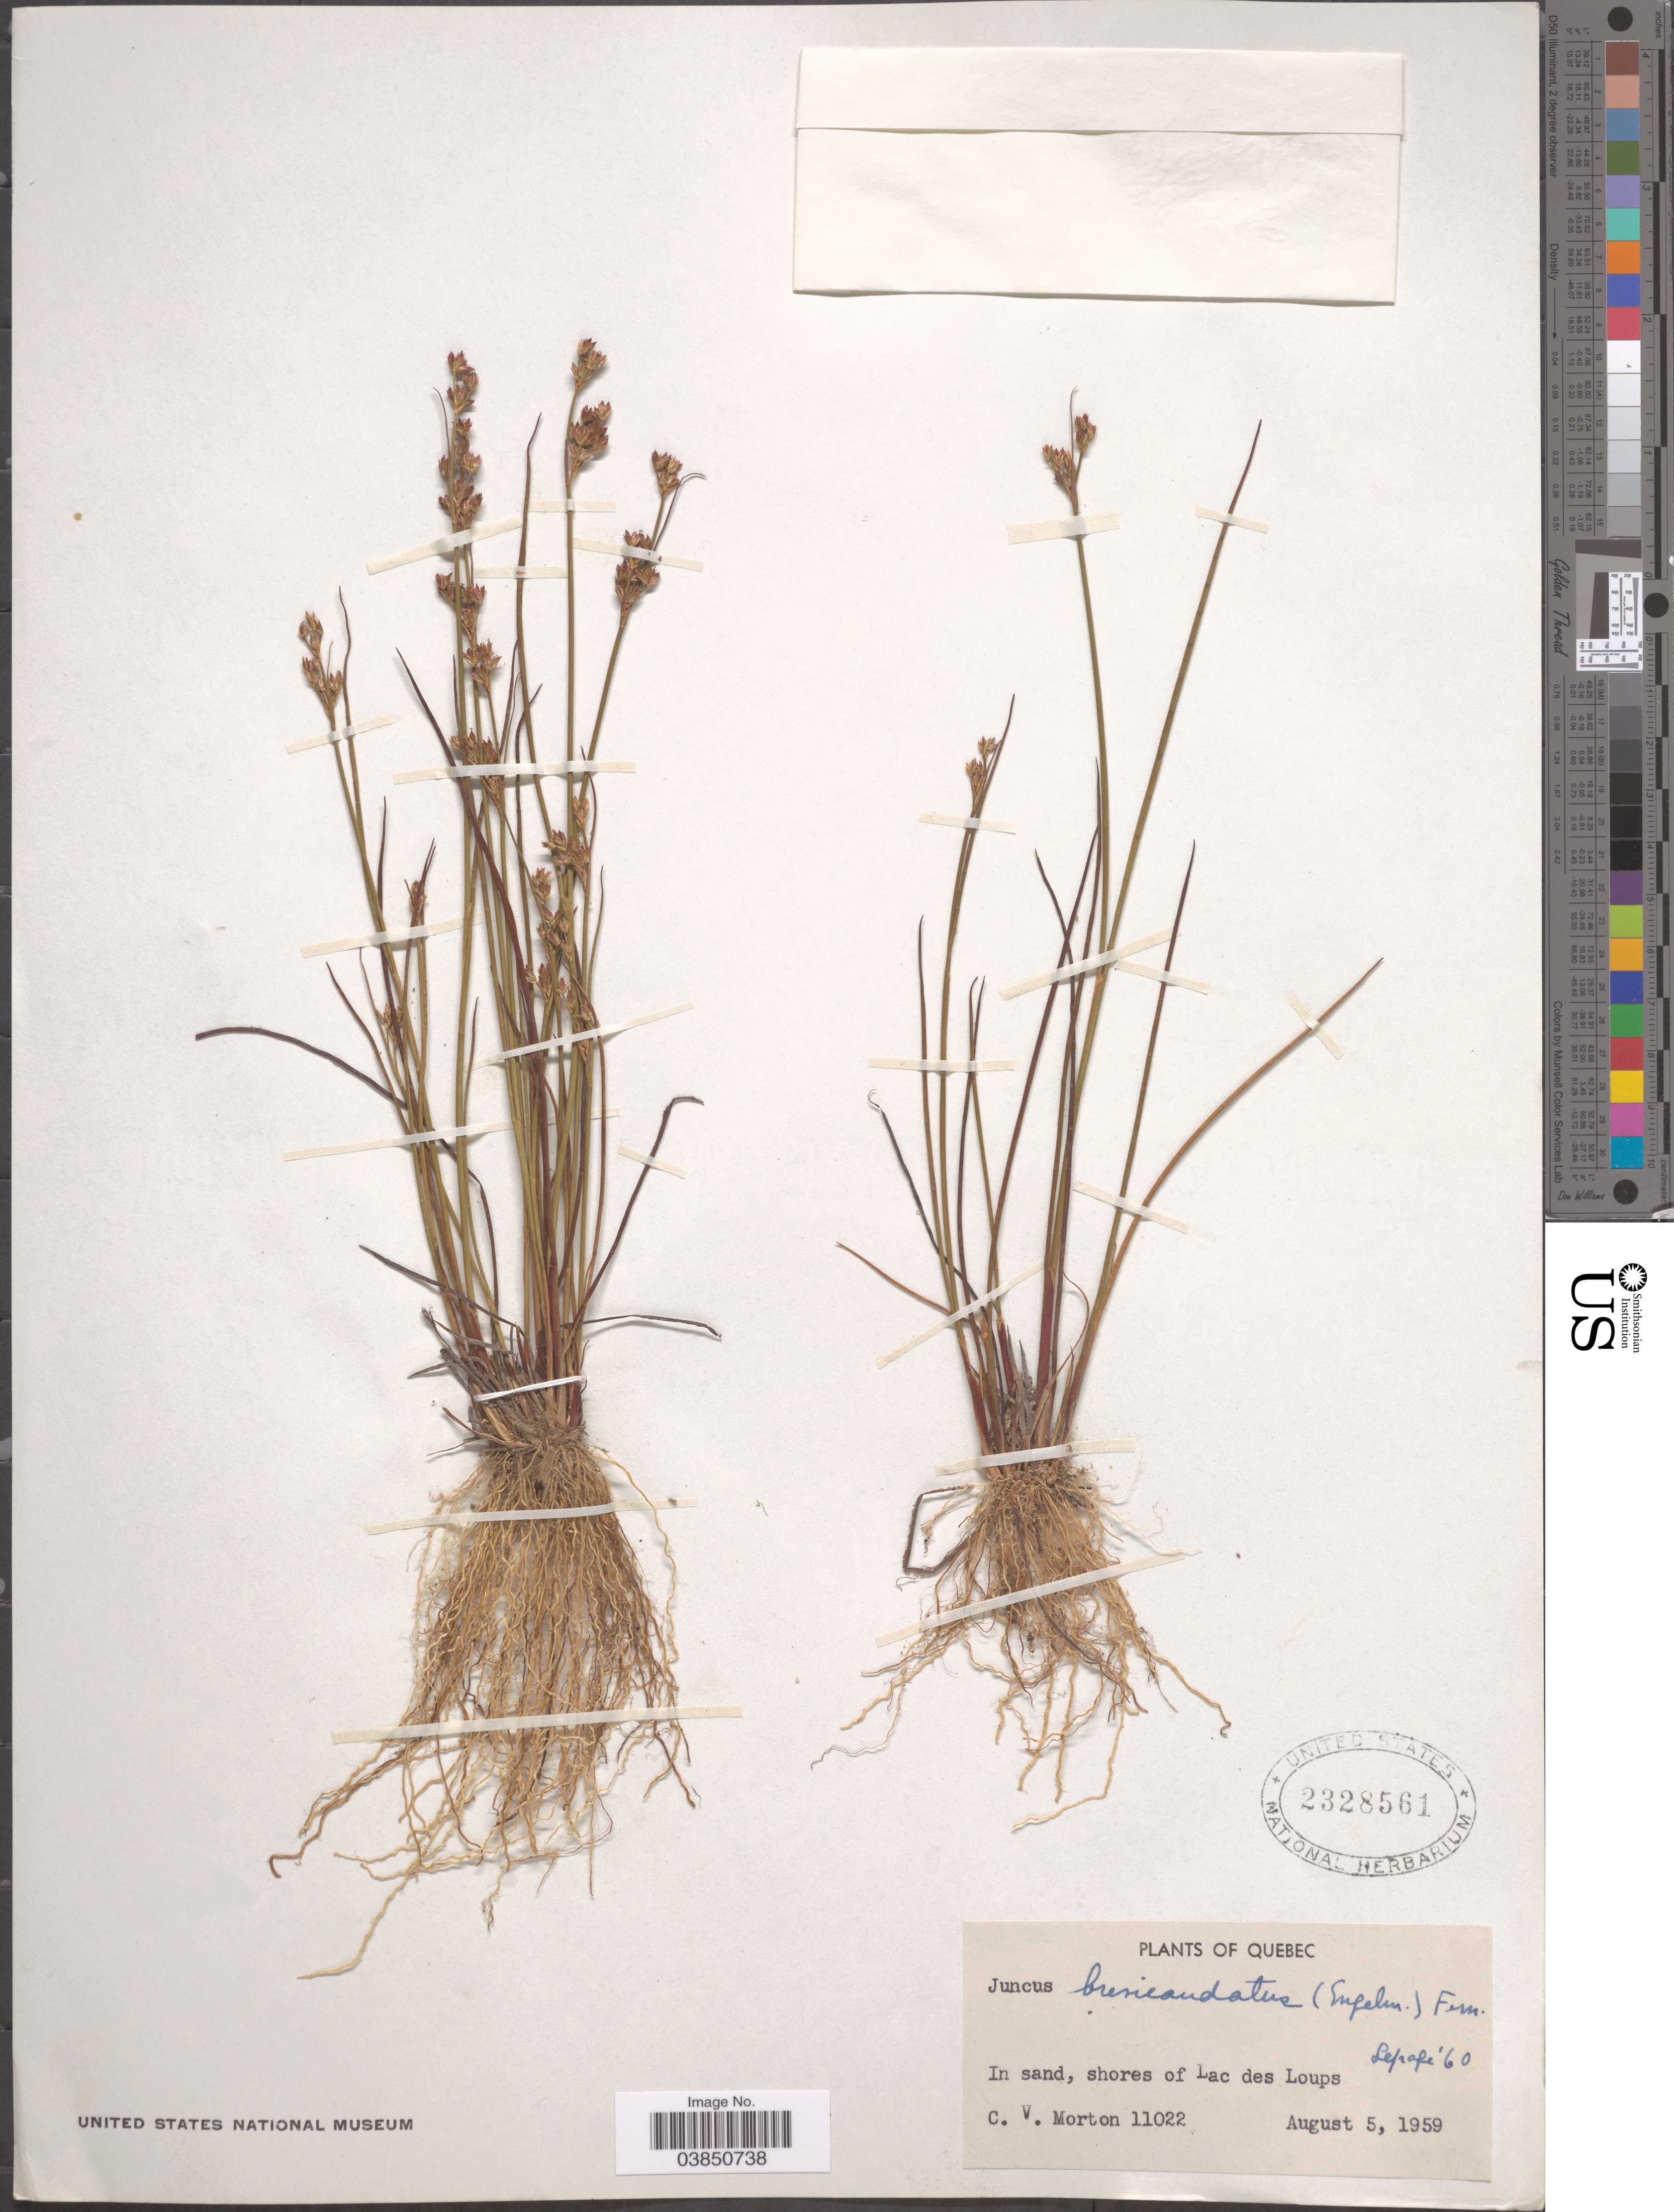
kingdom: Plantae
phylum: Tracheophyta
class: Liliopsida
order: Poales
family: Juncaceae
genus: Juncus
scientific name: Juncus brevicaudatus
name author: (Engelm.) Fernald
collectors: C. V. Morton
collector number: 11022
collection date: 1959-08-05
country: Canada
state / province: Quebec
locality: Shores of Lac des Loups.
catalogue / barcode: US 2328561